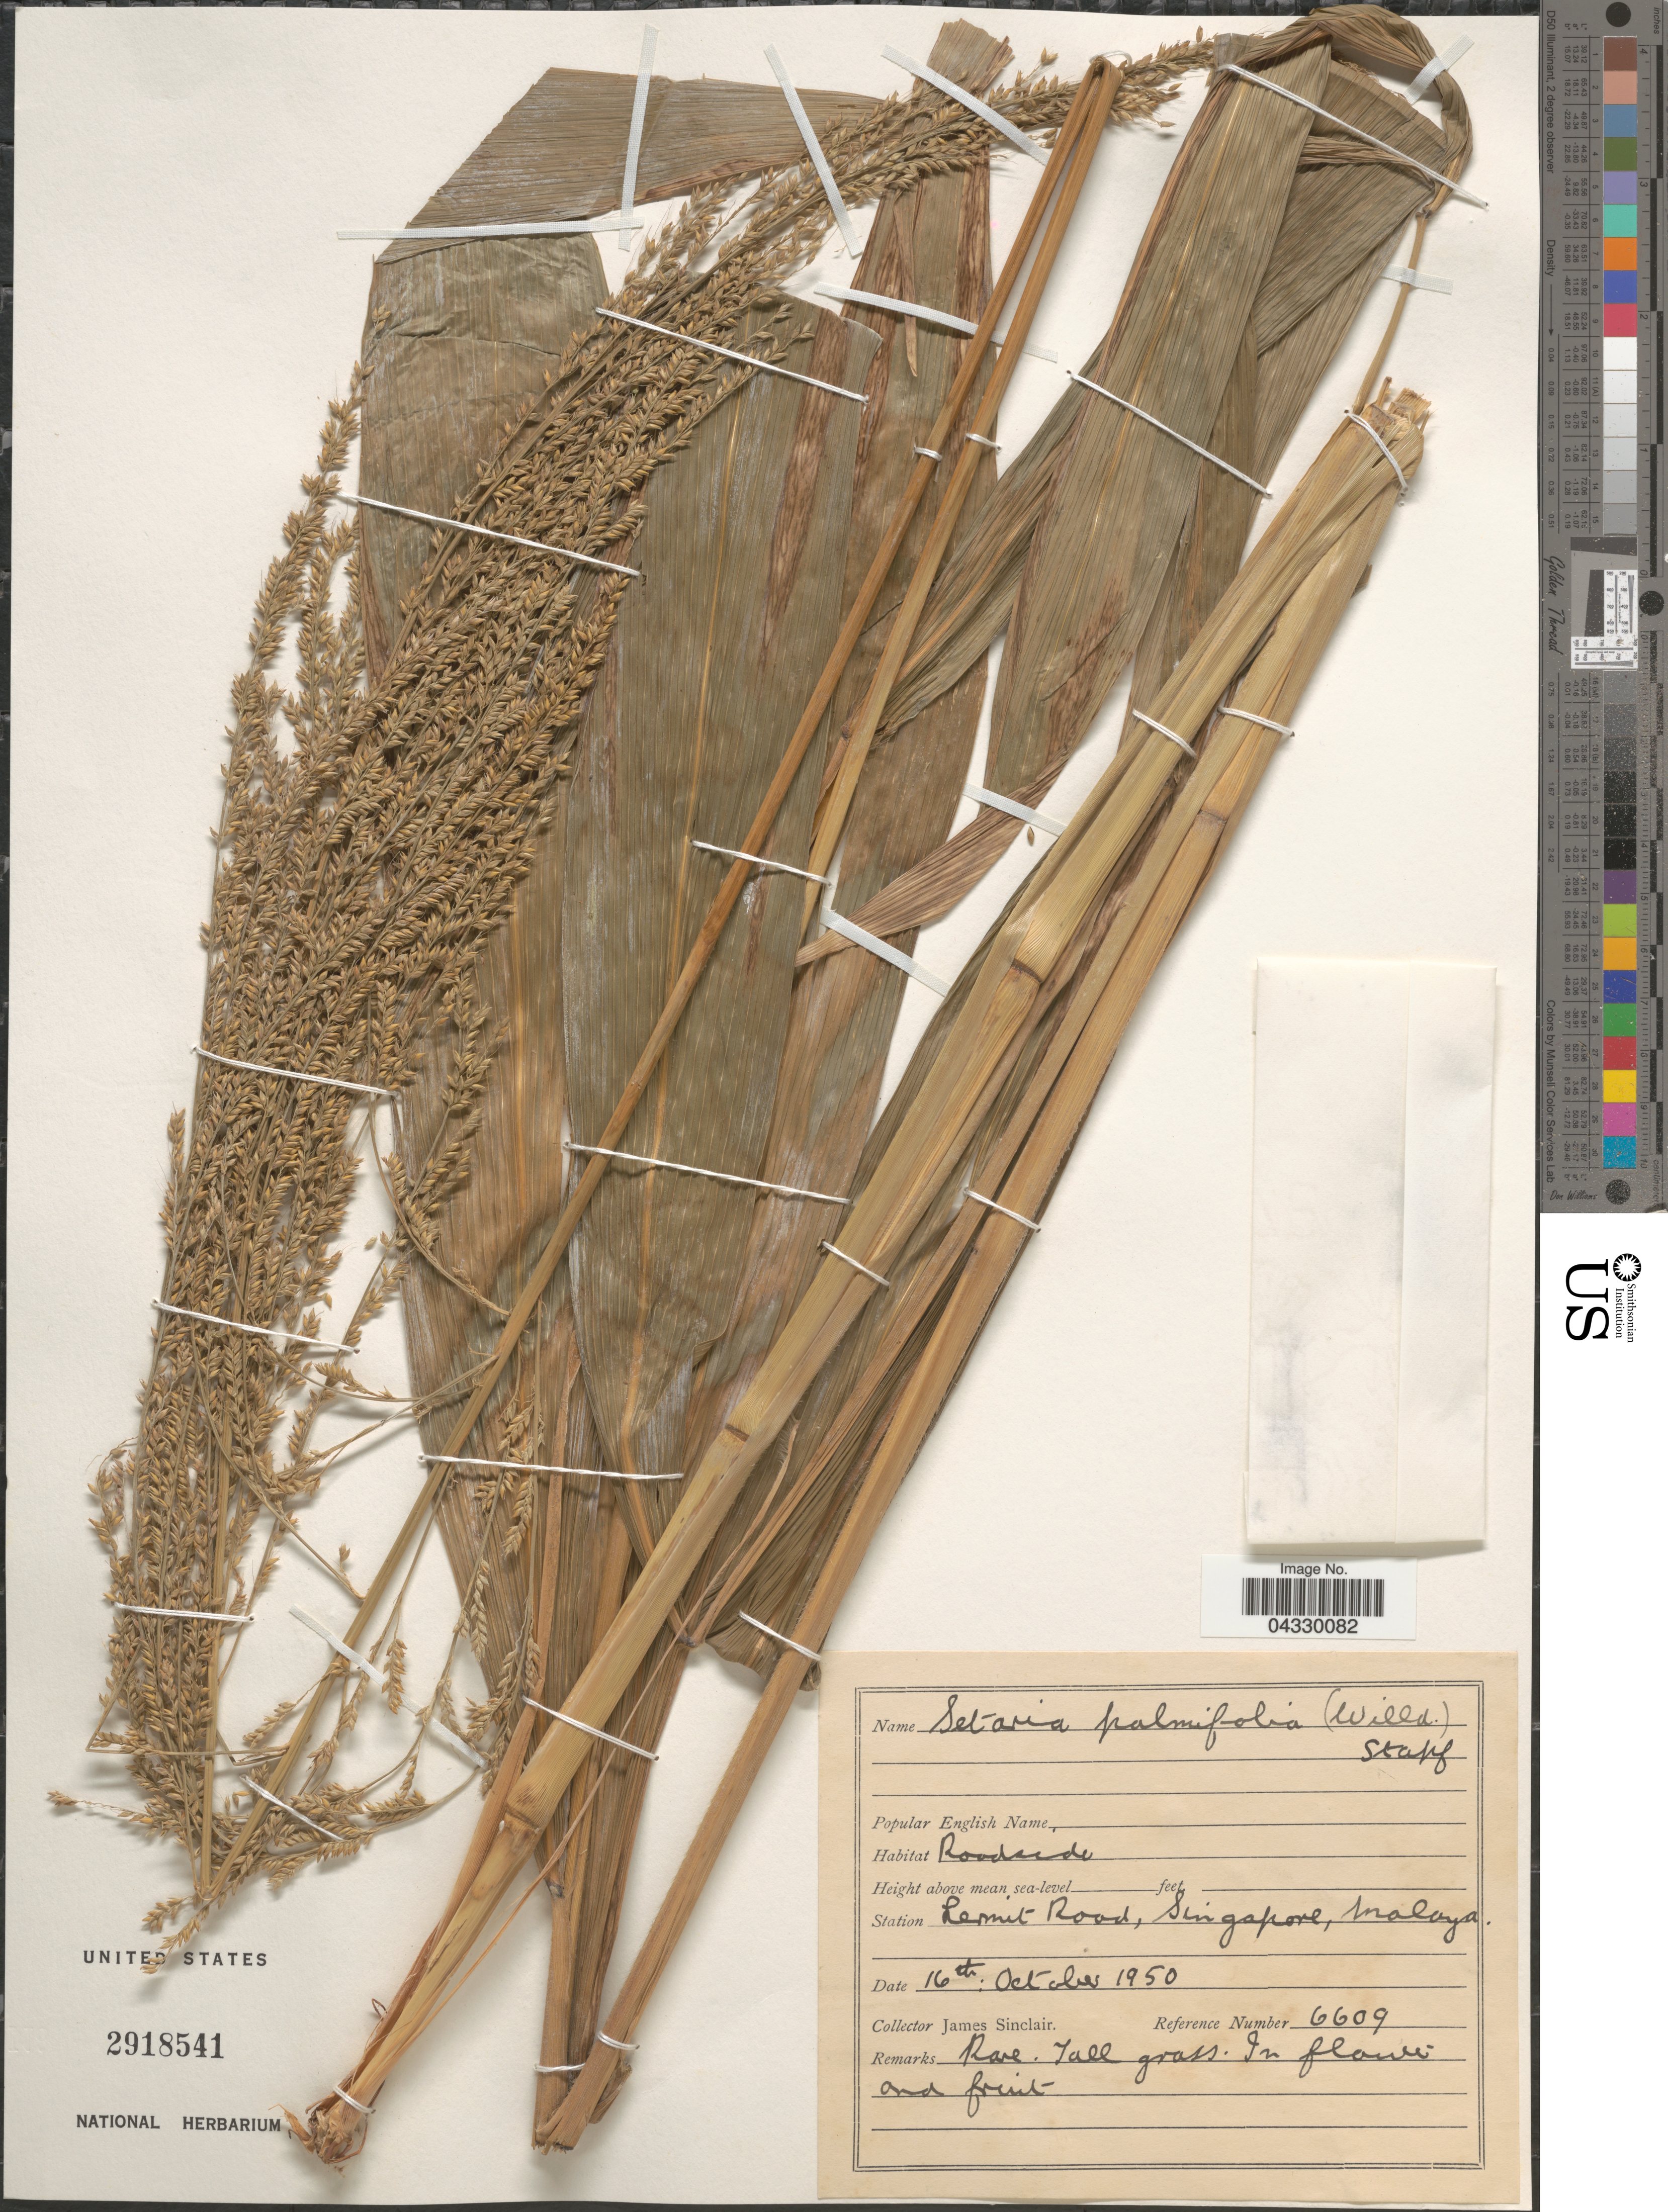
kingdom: Plantae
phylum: Tracheophyta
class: Liliopsida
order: Poales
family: Poaceae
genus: Setaria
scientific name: Setaria palmifolia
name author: (J. Koenig) Stapf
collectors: J. Sinclair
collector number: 6609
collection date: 1950-10-16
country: Singapore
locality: Station Lermit Road, Malaya.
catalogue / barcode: US 2918541